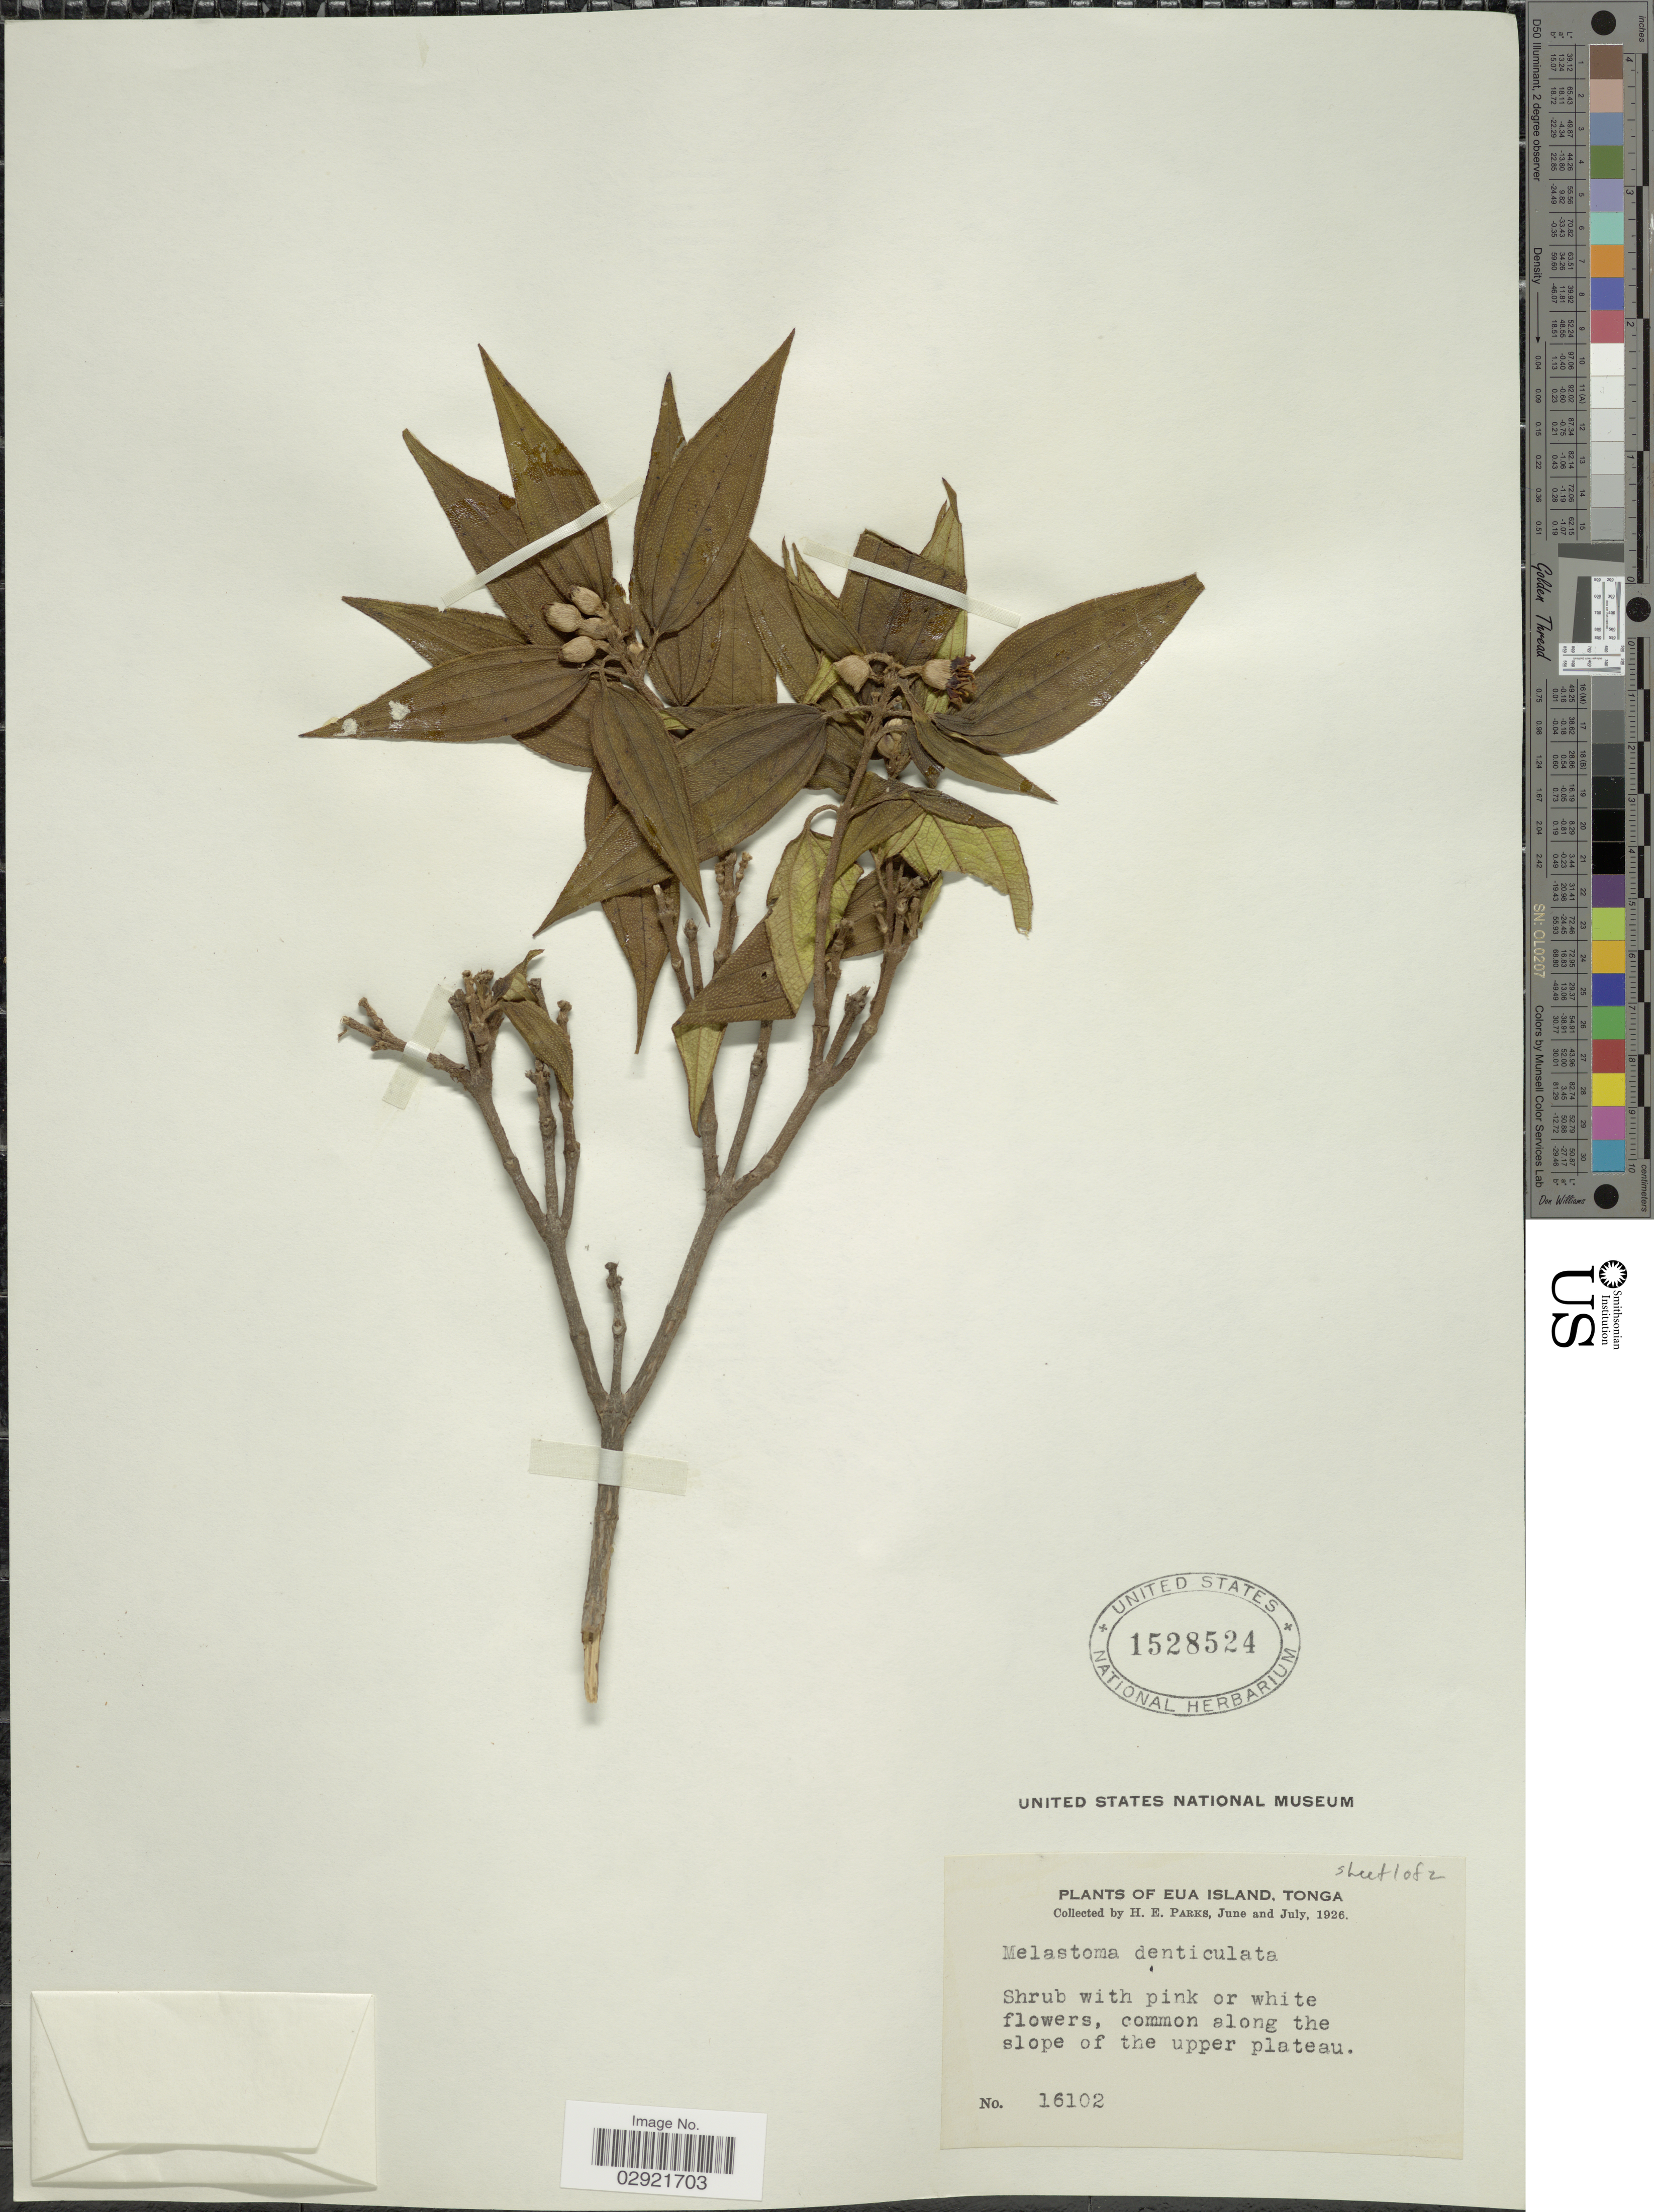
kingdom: Plantae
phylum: Tracheophyta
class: Magnoliopsida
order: Myrtales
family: Melastomataceae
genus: Melastoma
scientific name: Melastoma malabathricum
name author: L.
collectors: H. E. Parks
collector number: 16102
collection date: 1926-06/1926-07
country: Tonga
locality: Eua Island. Common along the slope of the upper plateau.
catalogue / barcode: US 1528524